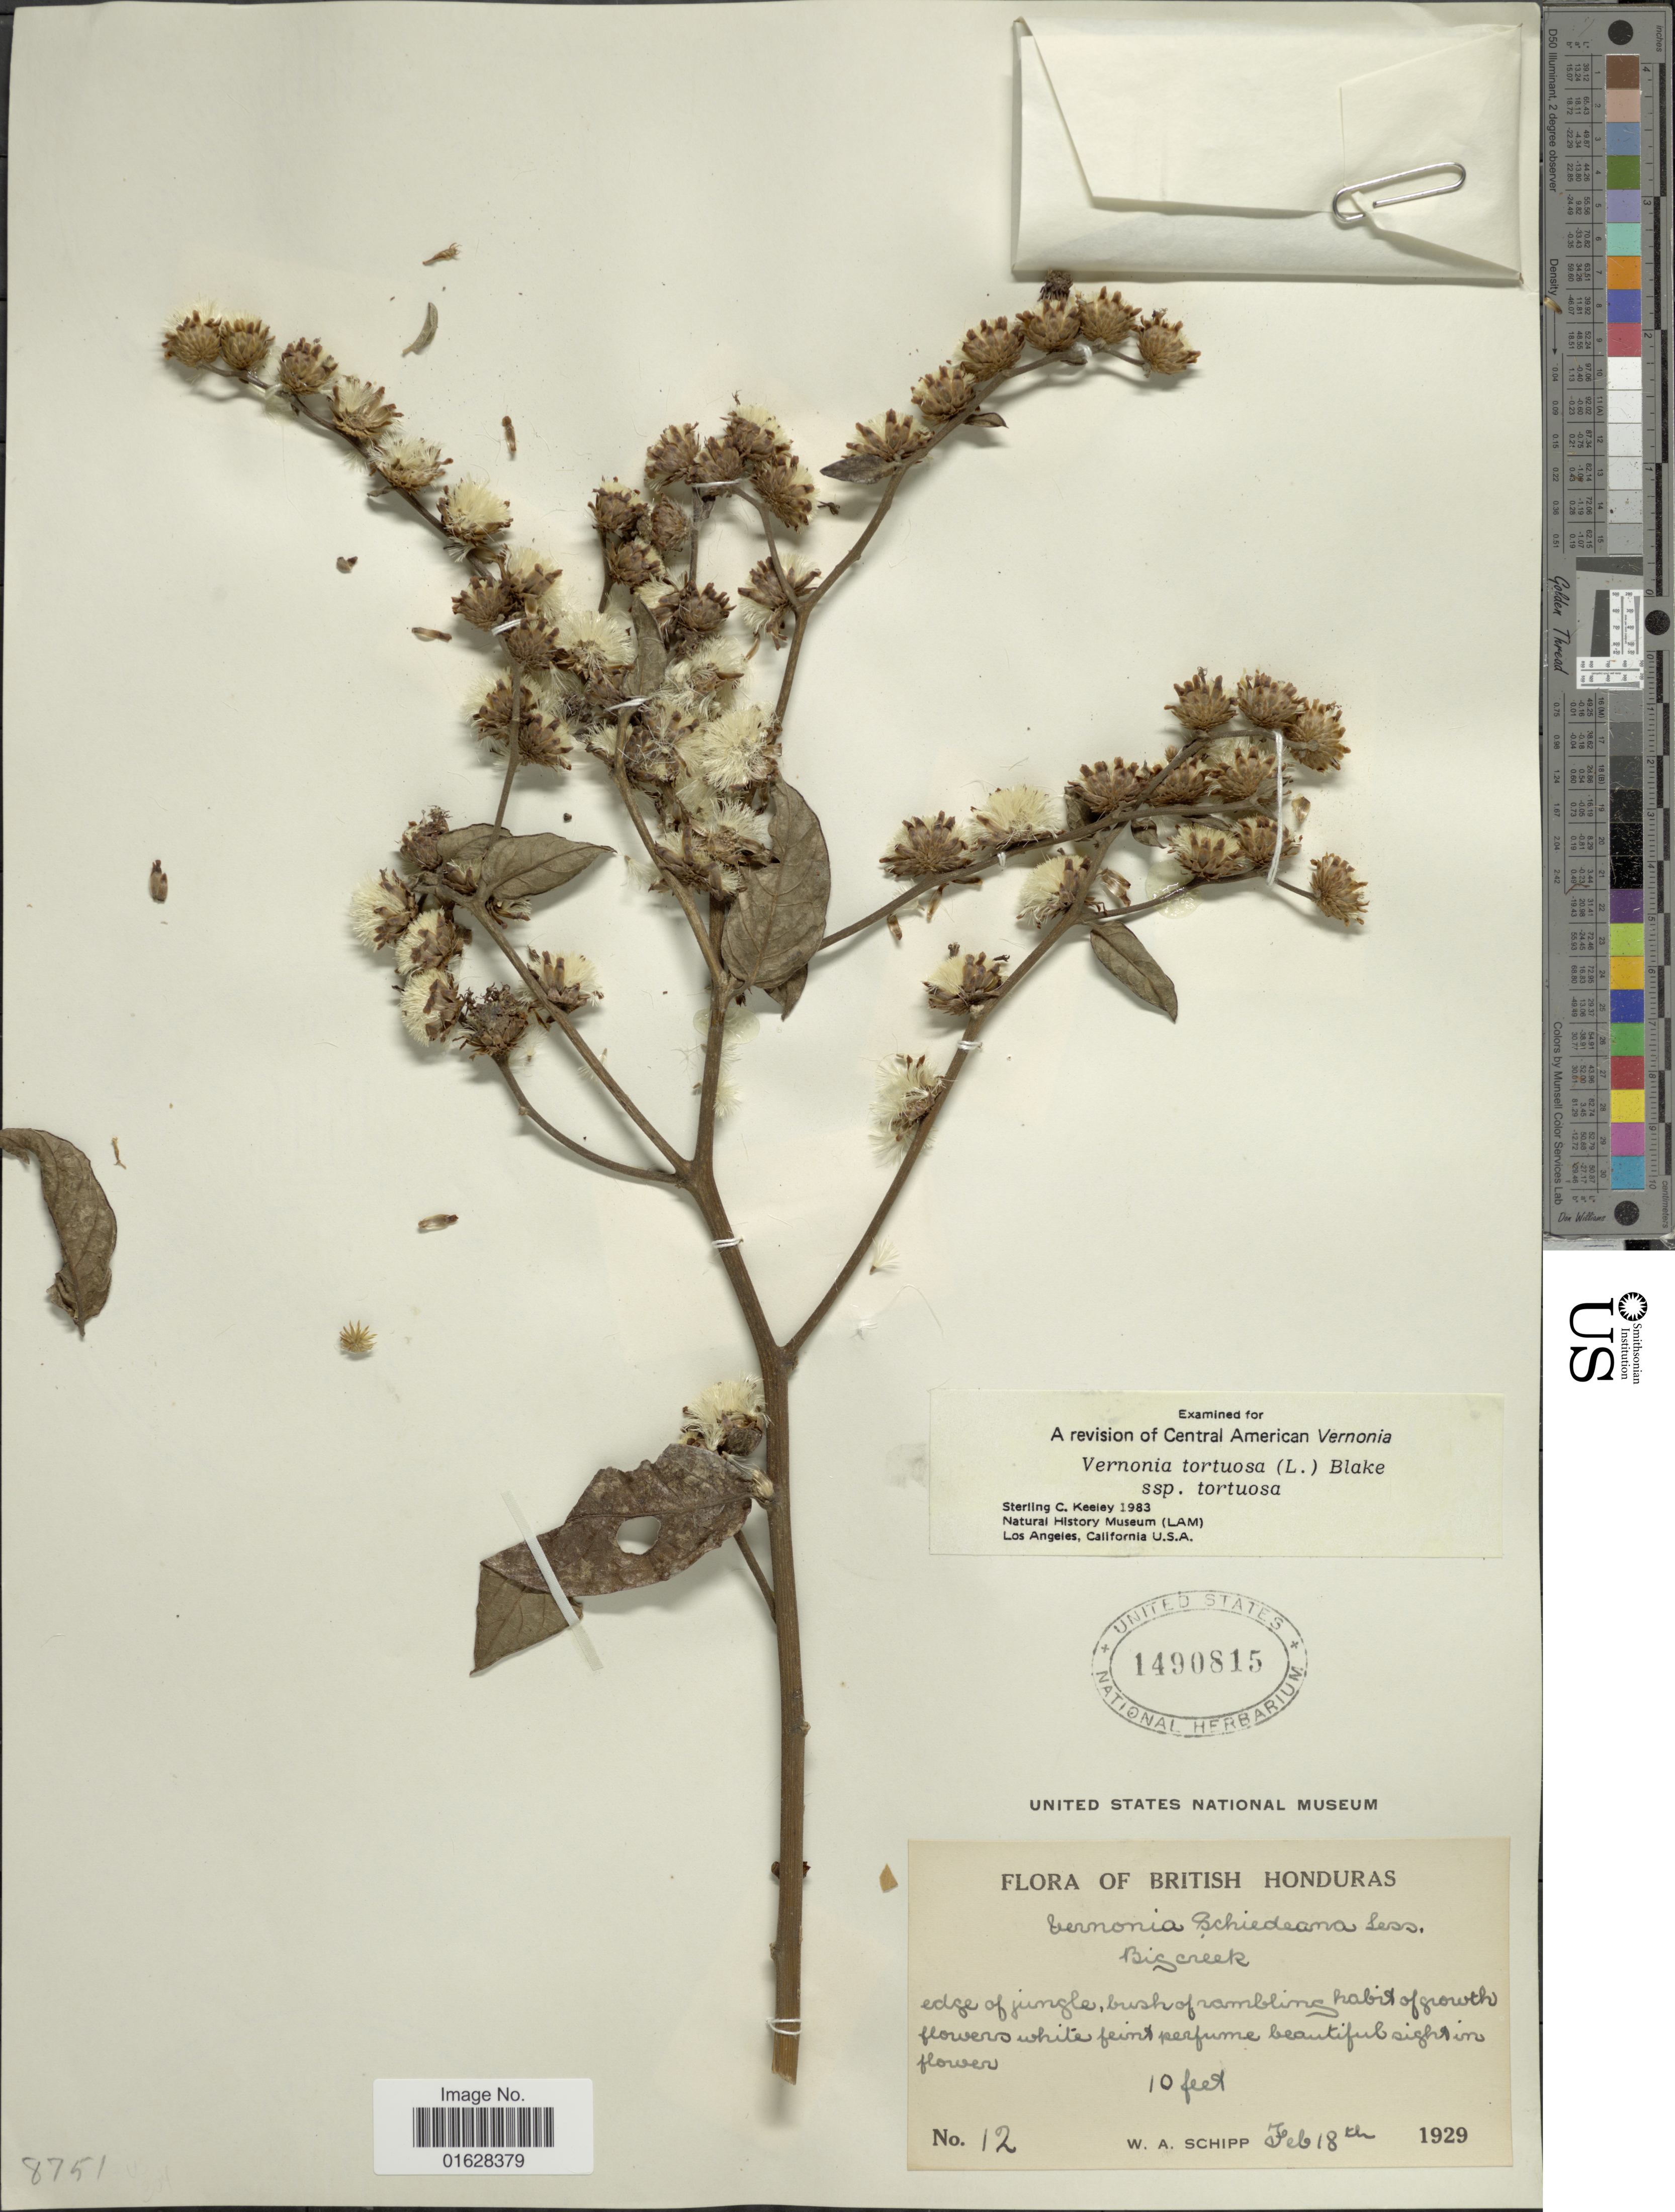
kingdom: Plantae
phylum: Tracheophyta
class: Magnoliopsida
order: Asterales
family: Asteraceae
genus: Lepidaploa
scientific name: Lepidaploa tortuosa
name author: (L.) H. Rob.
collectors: W. Schipp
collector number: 12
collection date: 1929-02-18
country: Belize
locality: British Honduras, Big creek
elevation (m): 3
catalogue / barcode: US 1490815